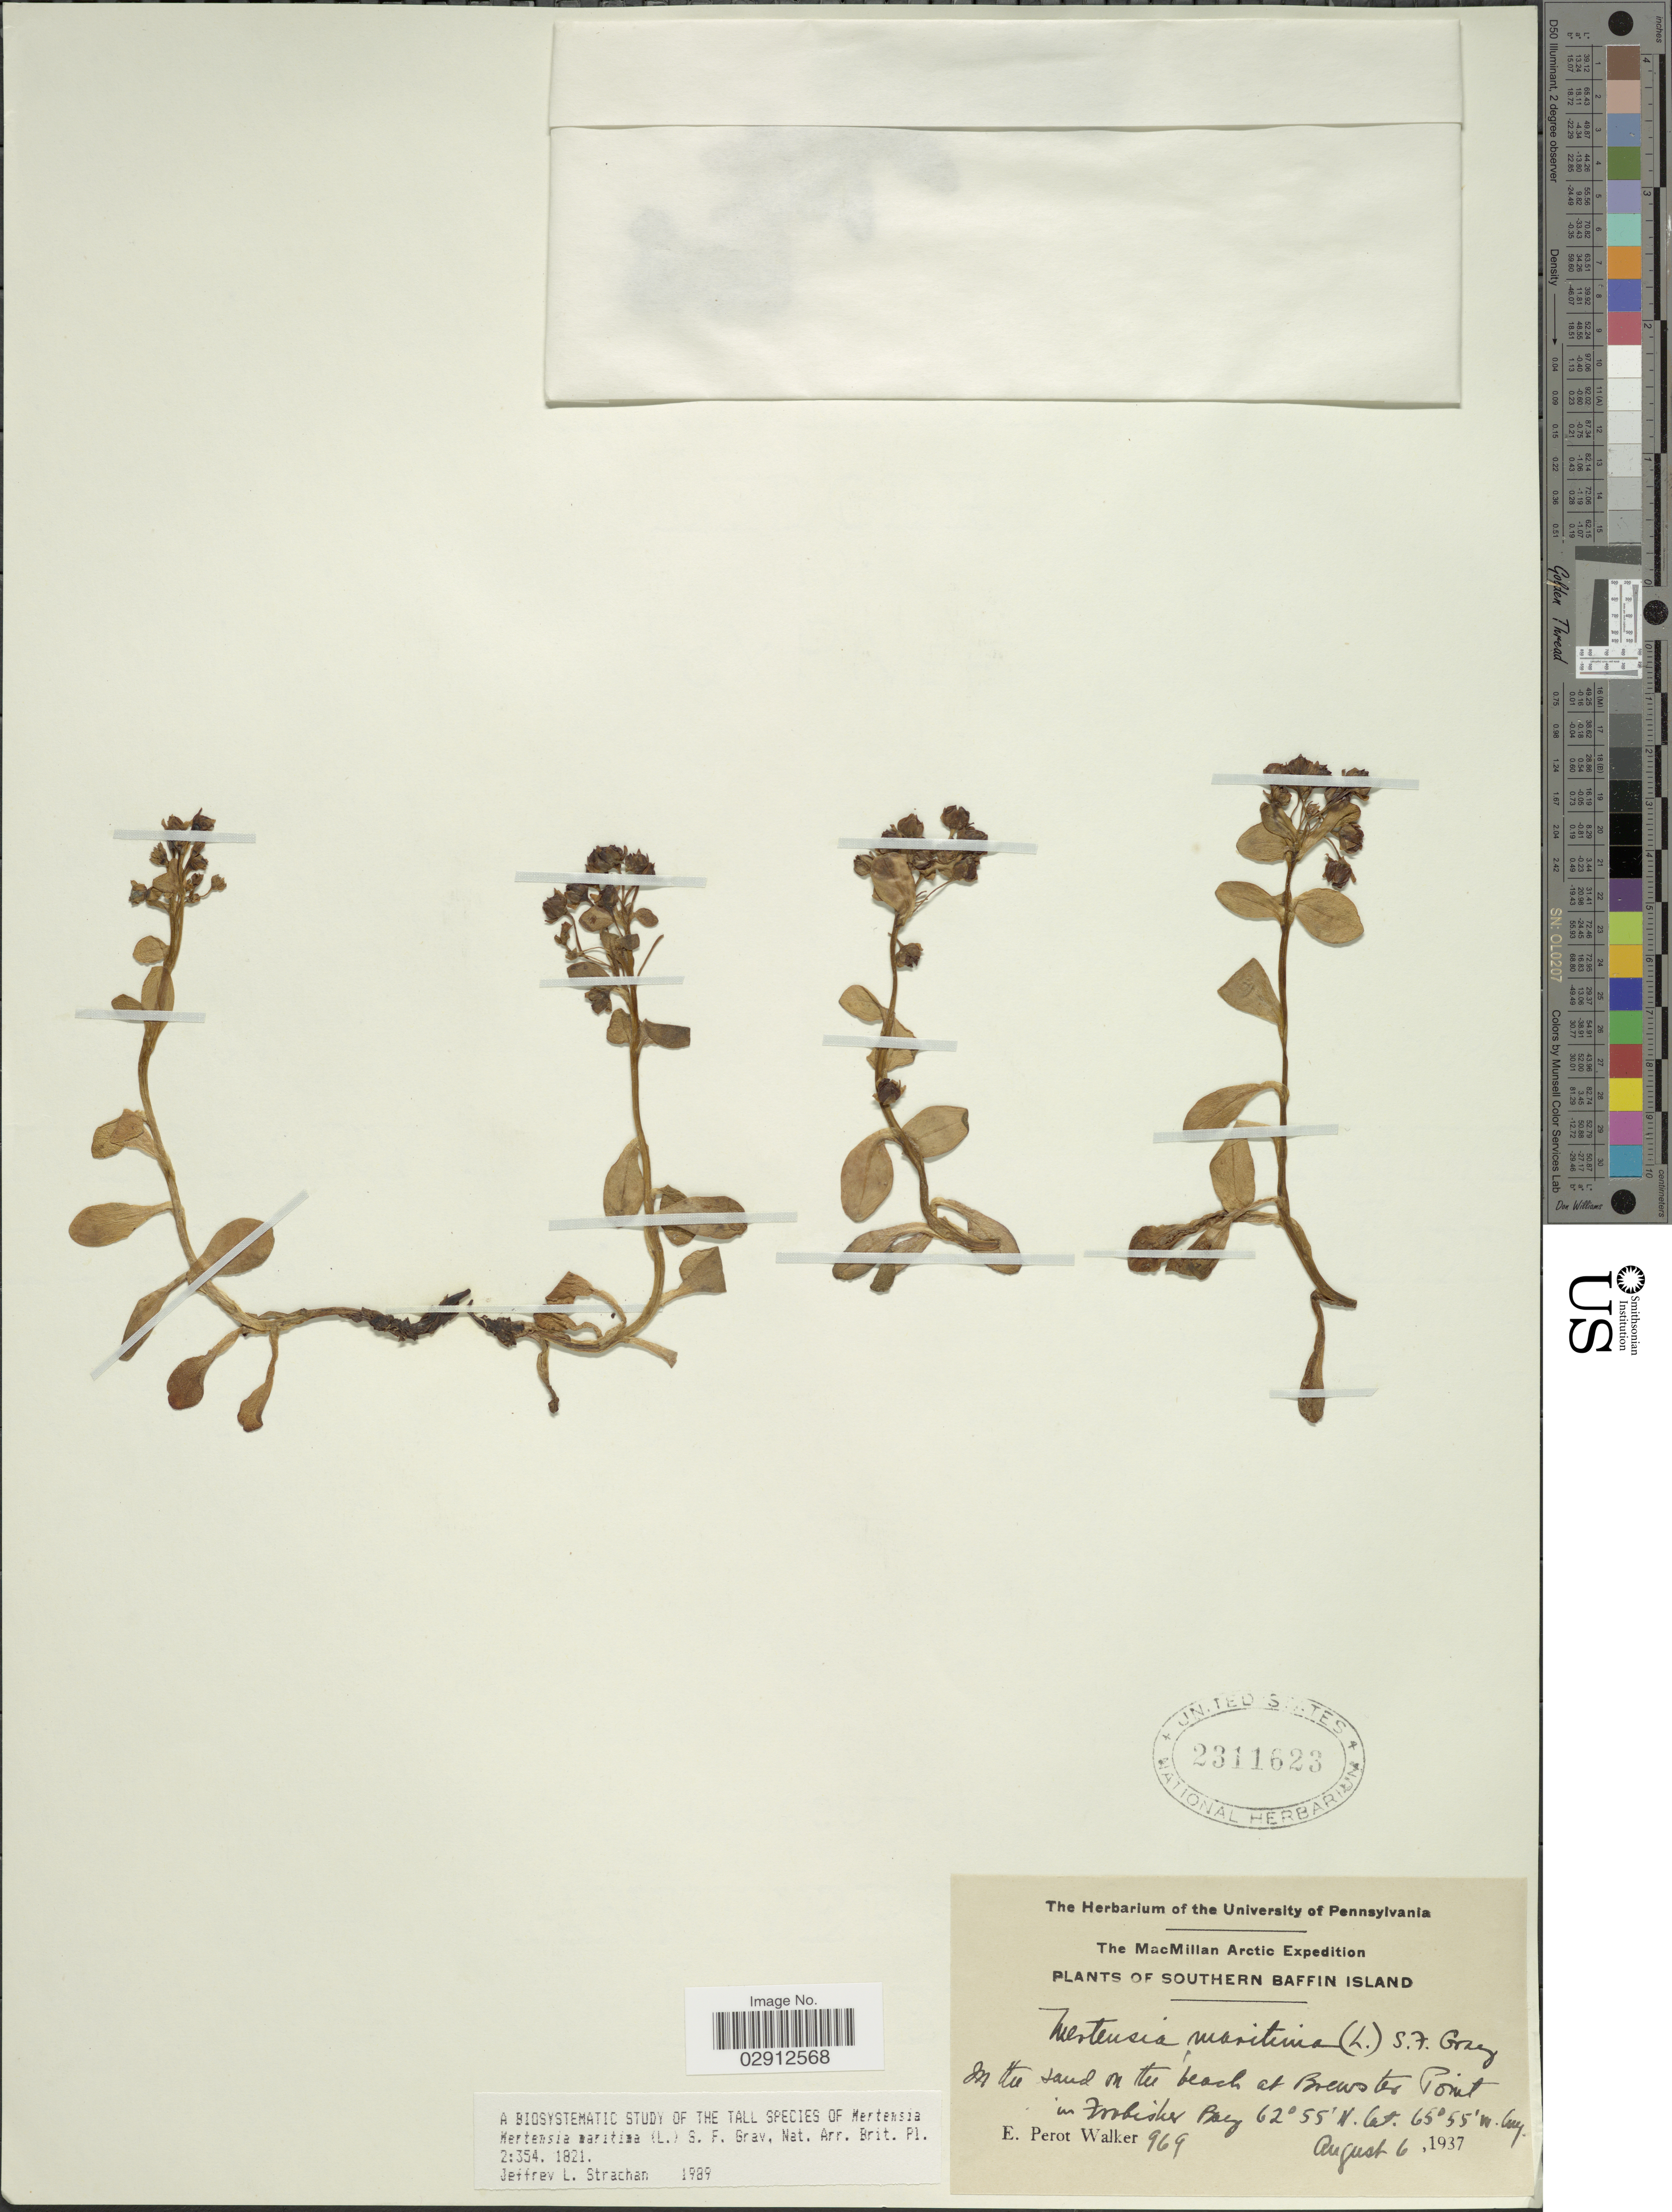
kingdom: Plantae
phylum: Tracheophyta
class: Magnoliopsida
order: Boraginales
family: Boraginaceae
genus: Mertensia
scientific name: Mertensia maritima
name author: (L.) S.F. Gray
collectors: E. Walker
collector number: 969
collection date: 1937-08-06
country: Canada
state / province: Nunavut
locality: The MacMillan Arctic, Southern Baffin Island, In the sand on the beach at Brewster Point in Frobisher Bay.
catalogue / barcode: US 2311623